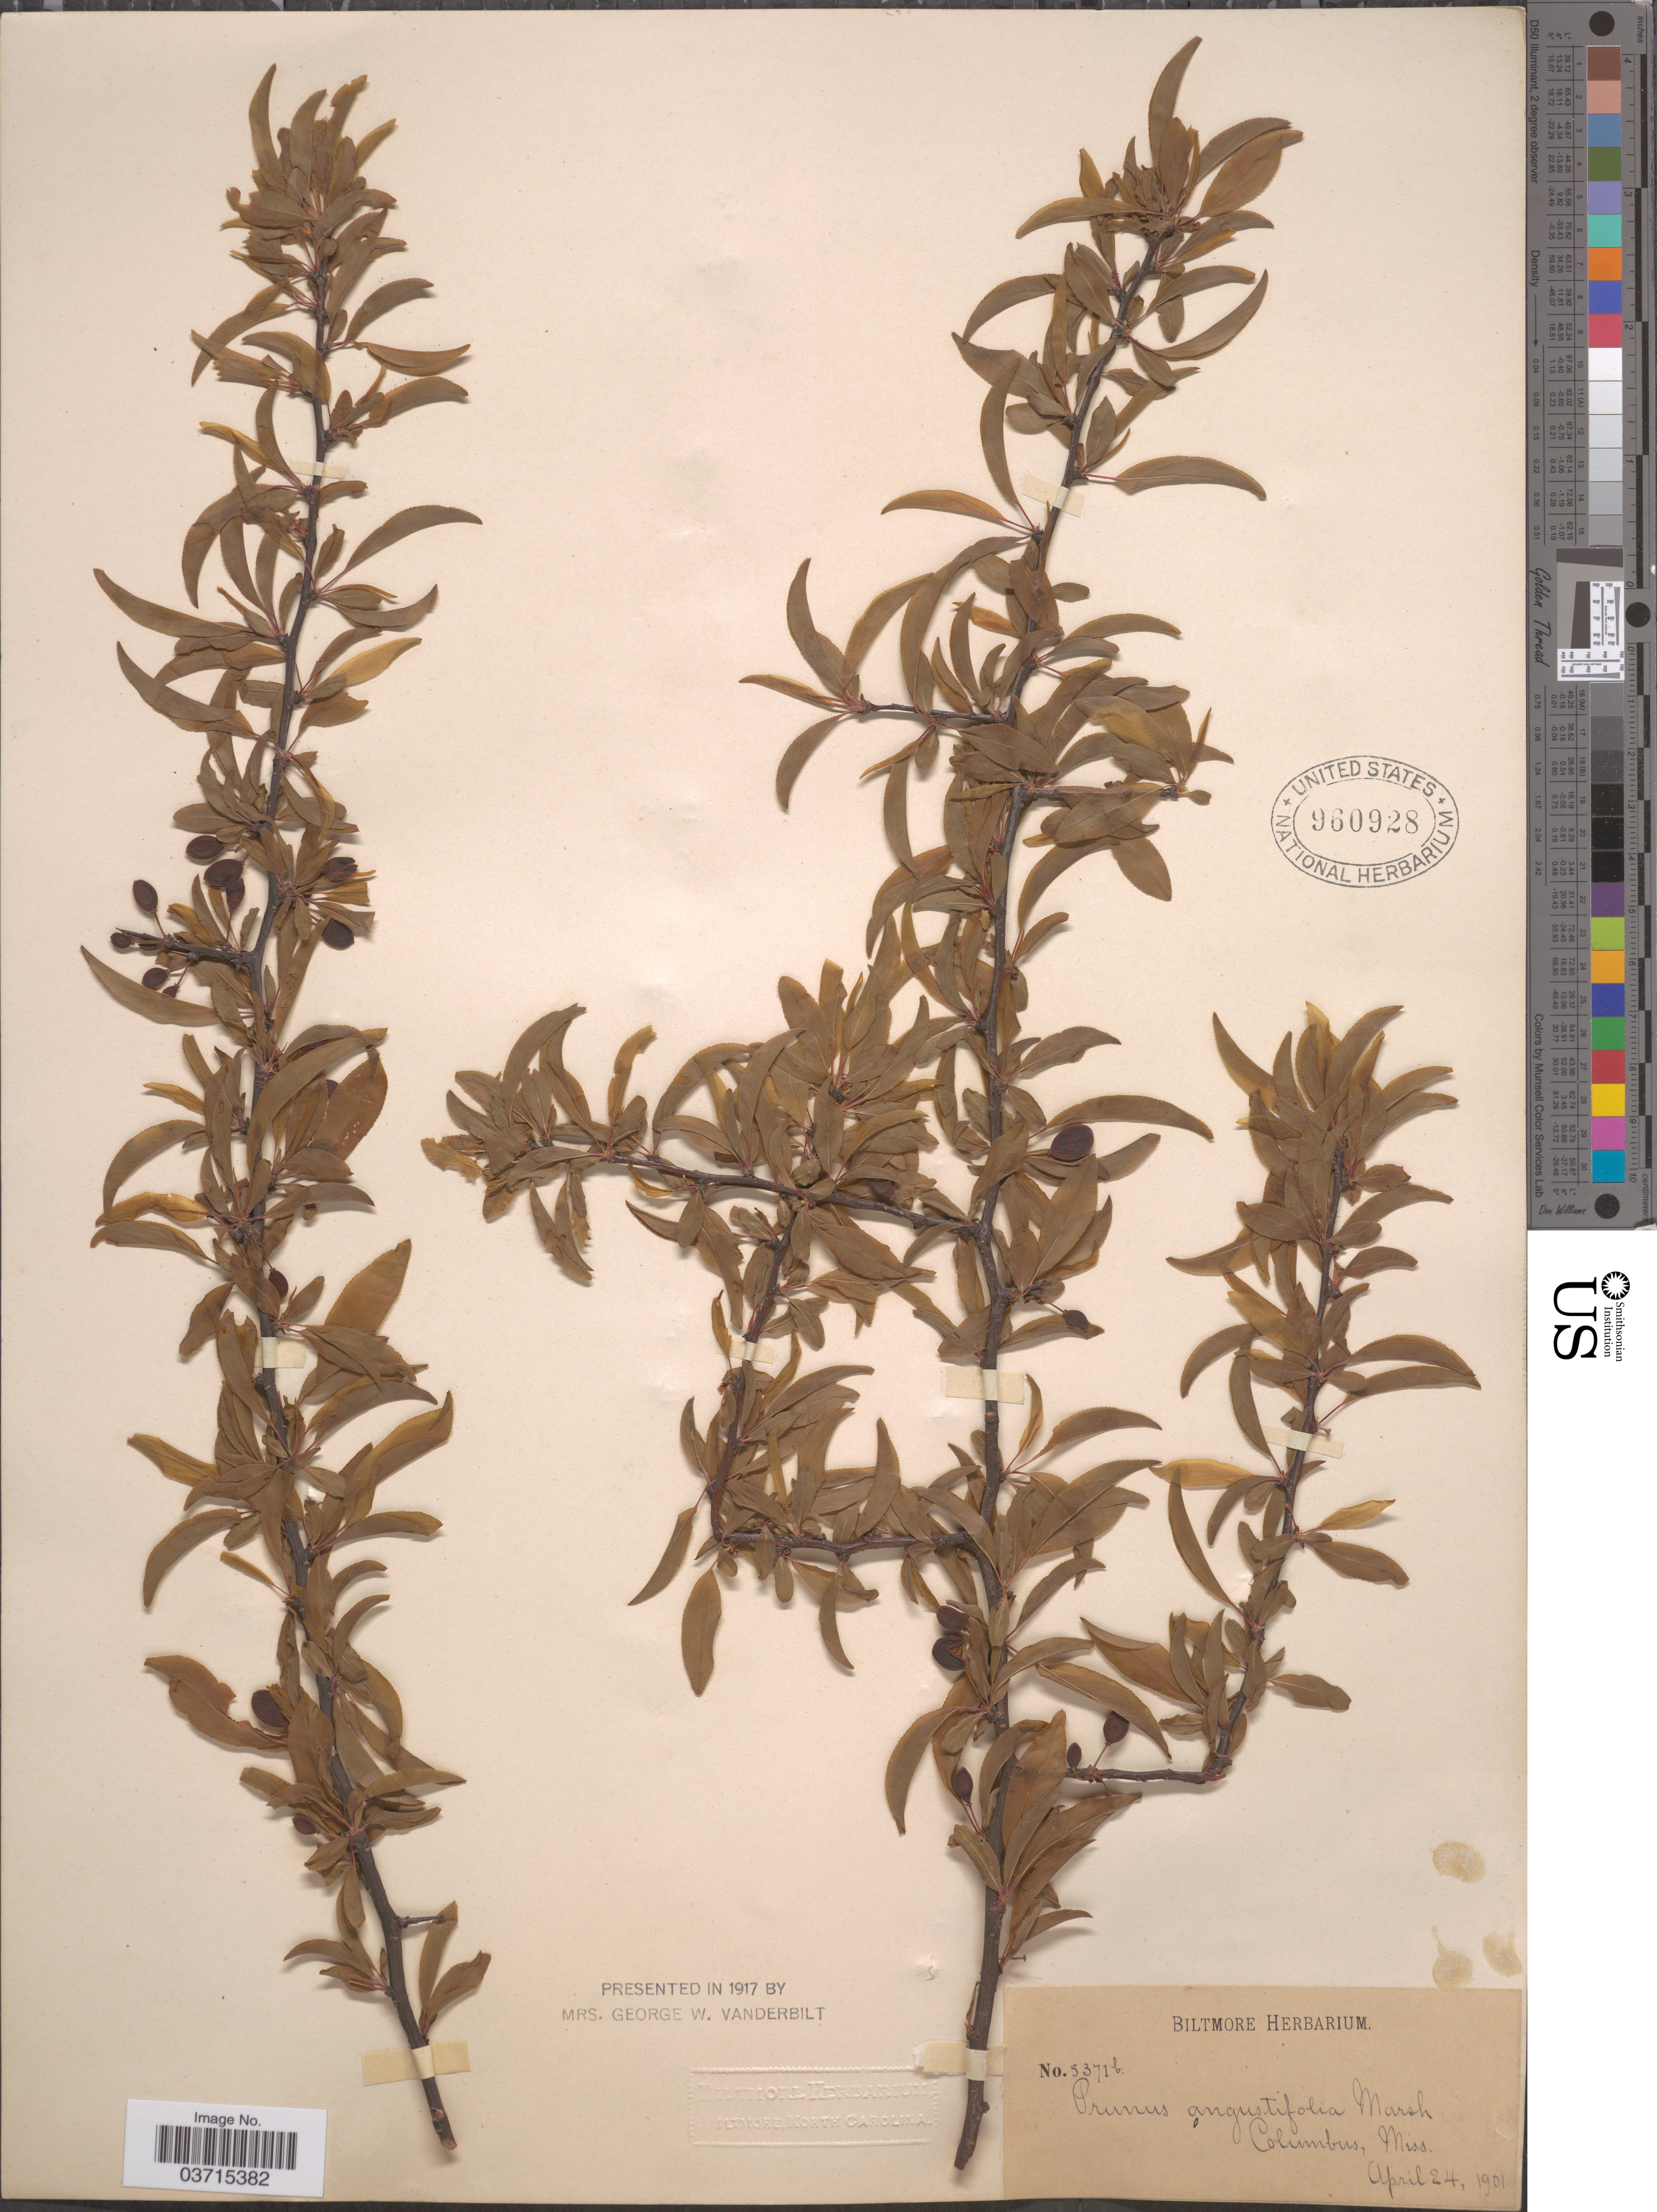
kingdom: Plantae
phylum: Tracheophyta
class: Magnoliopsida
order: Rosales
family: Rosaceae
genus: Prunus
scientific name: Prunus angustifolia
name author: Marshall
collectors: ex herb. Biltmore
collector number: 5371b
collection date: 1901-04-24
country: United States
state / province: Mississippi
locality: Columbus.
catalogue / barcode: US 960928